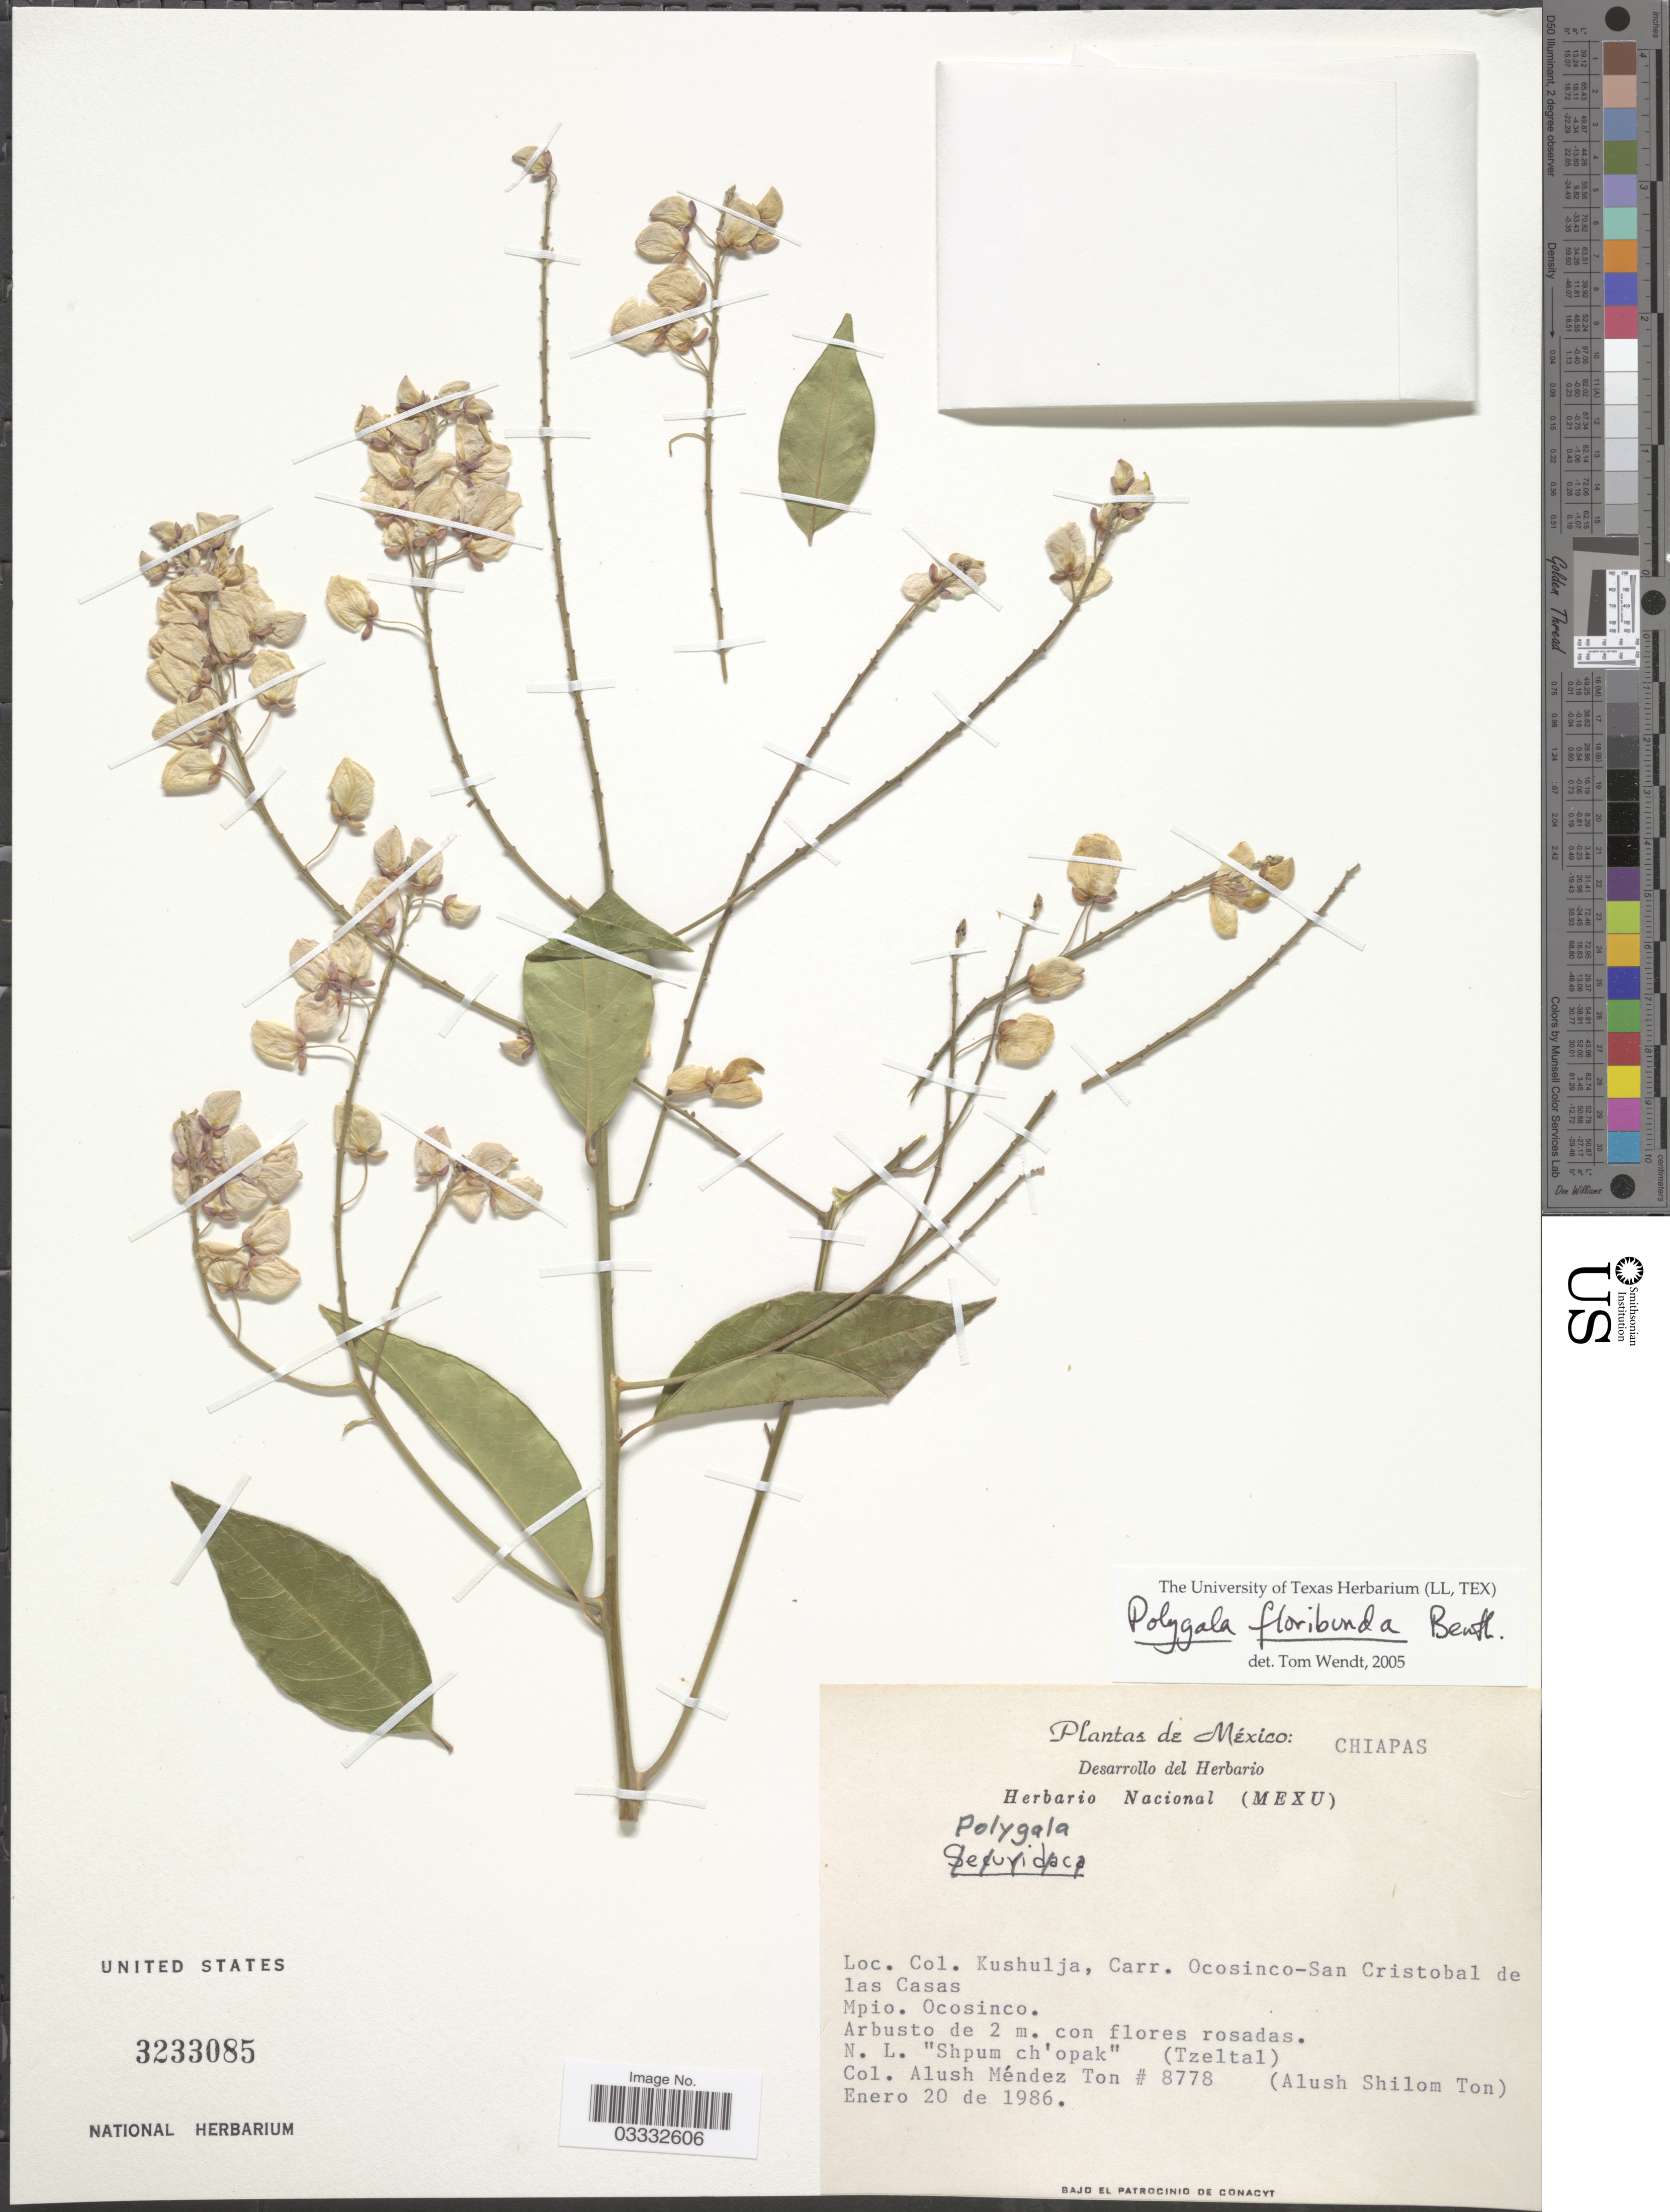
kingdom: Plantae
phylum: Tracheophyta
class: Magnoliopsida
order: Fabales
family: Polygalaceae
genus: Asemeia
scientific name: Asemeia floribunda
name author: (Benth.) J.F.B. Pastore & J.R. Abbott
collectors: A. Méndez Ton & A. Ton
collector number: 8778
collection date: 1986-01-20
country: Mexico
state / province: Chiapas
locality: Col. Kushulja, Carr. Ocosinco-San Cristobal de las Casas. Mpio. Ocosinco.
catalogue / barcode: US 3233085